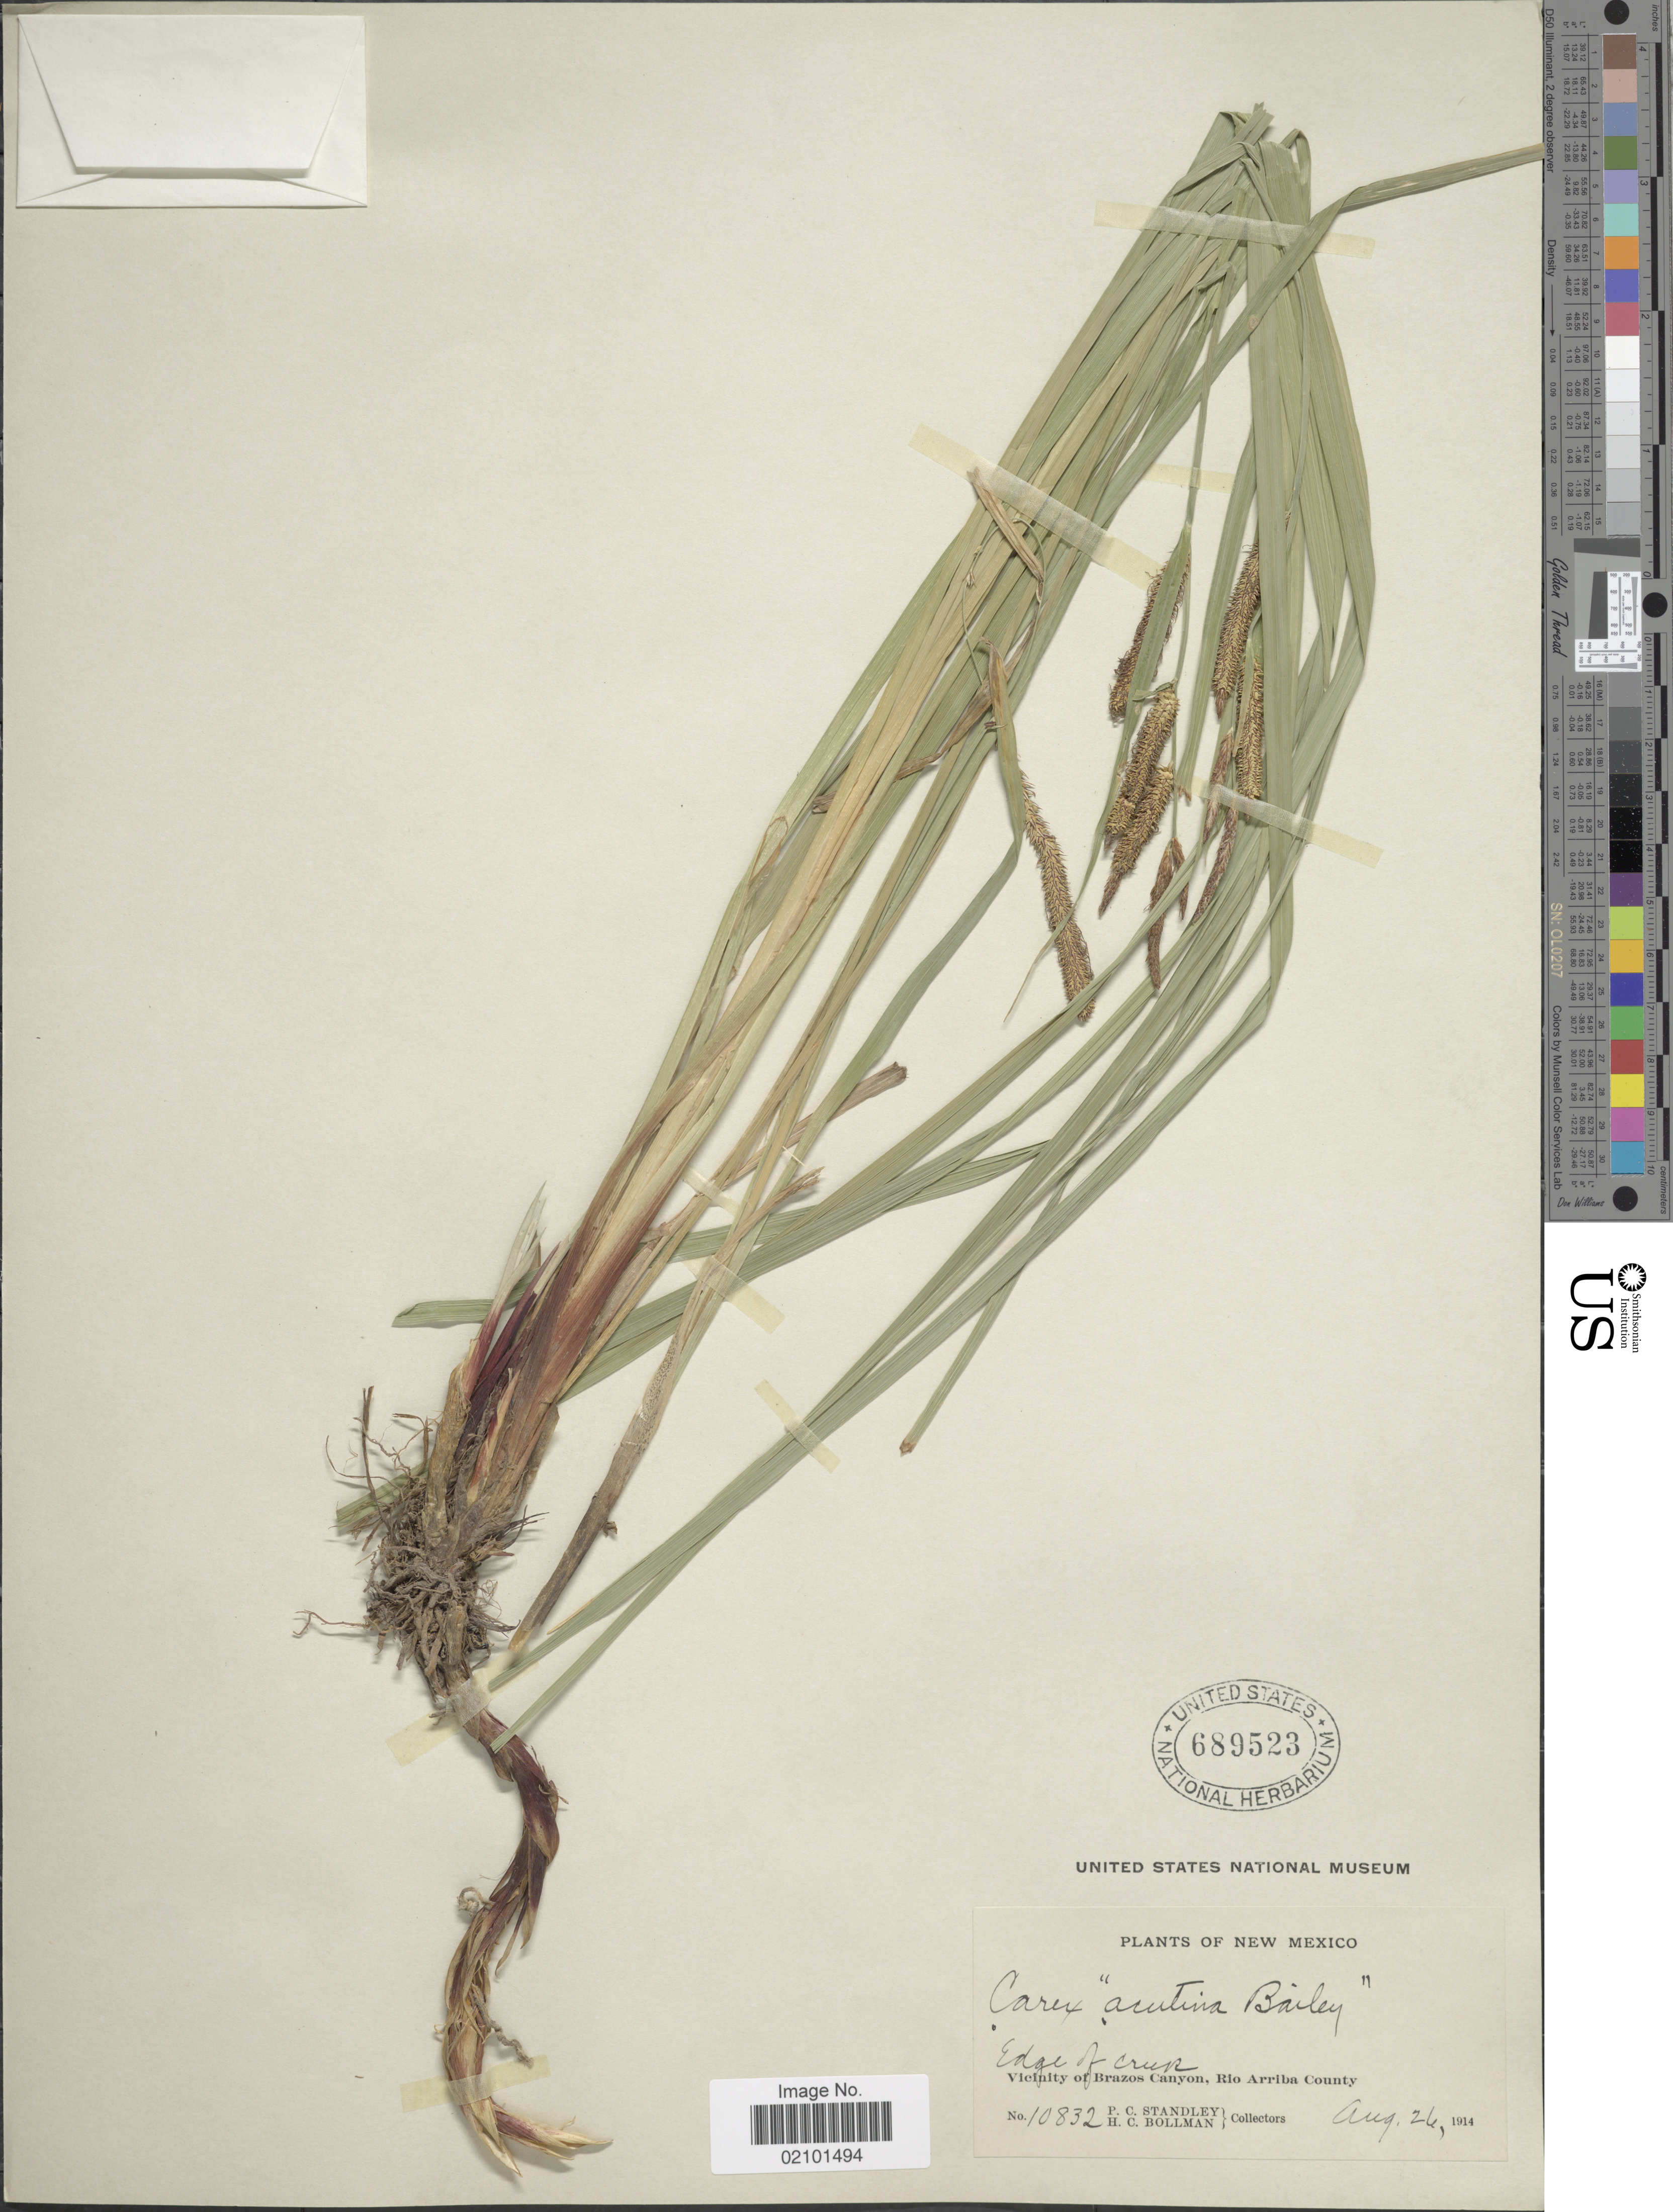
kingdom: Plantae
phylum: Tracheophyta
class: Liliopsida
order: Poales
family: Cyperaceae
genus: Carex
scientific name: Carex sp.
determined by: Strong, Mark T., (BOT), Smithsonian Institution - National Museum of Natural History (UNITED STATES)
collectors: P. C. Standley & H. C. Bollman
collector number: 10832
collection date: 1914-08-26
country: United States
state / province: New Mexico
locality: Edge of creek, Vicinity of Brazos Canyon, Rio Arriba County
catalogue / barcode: US 689523